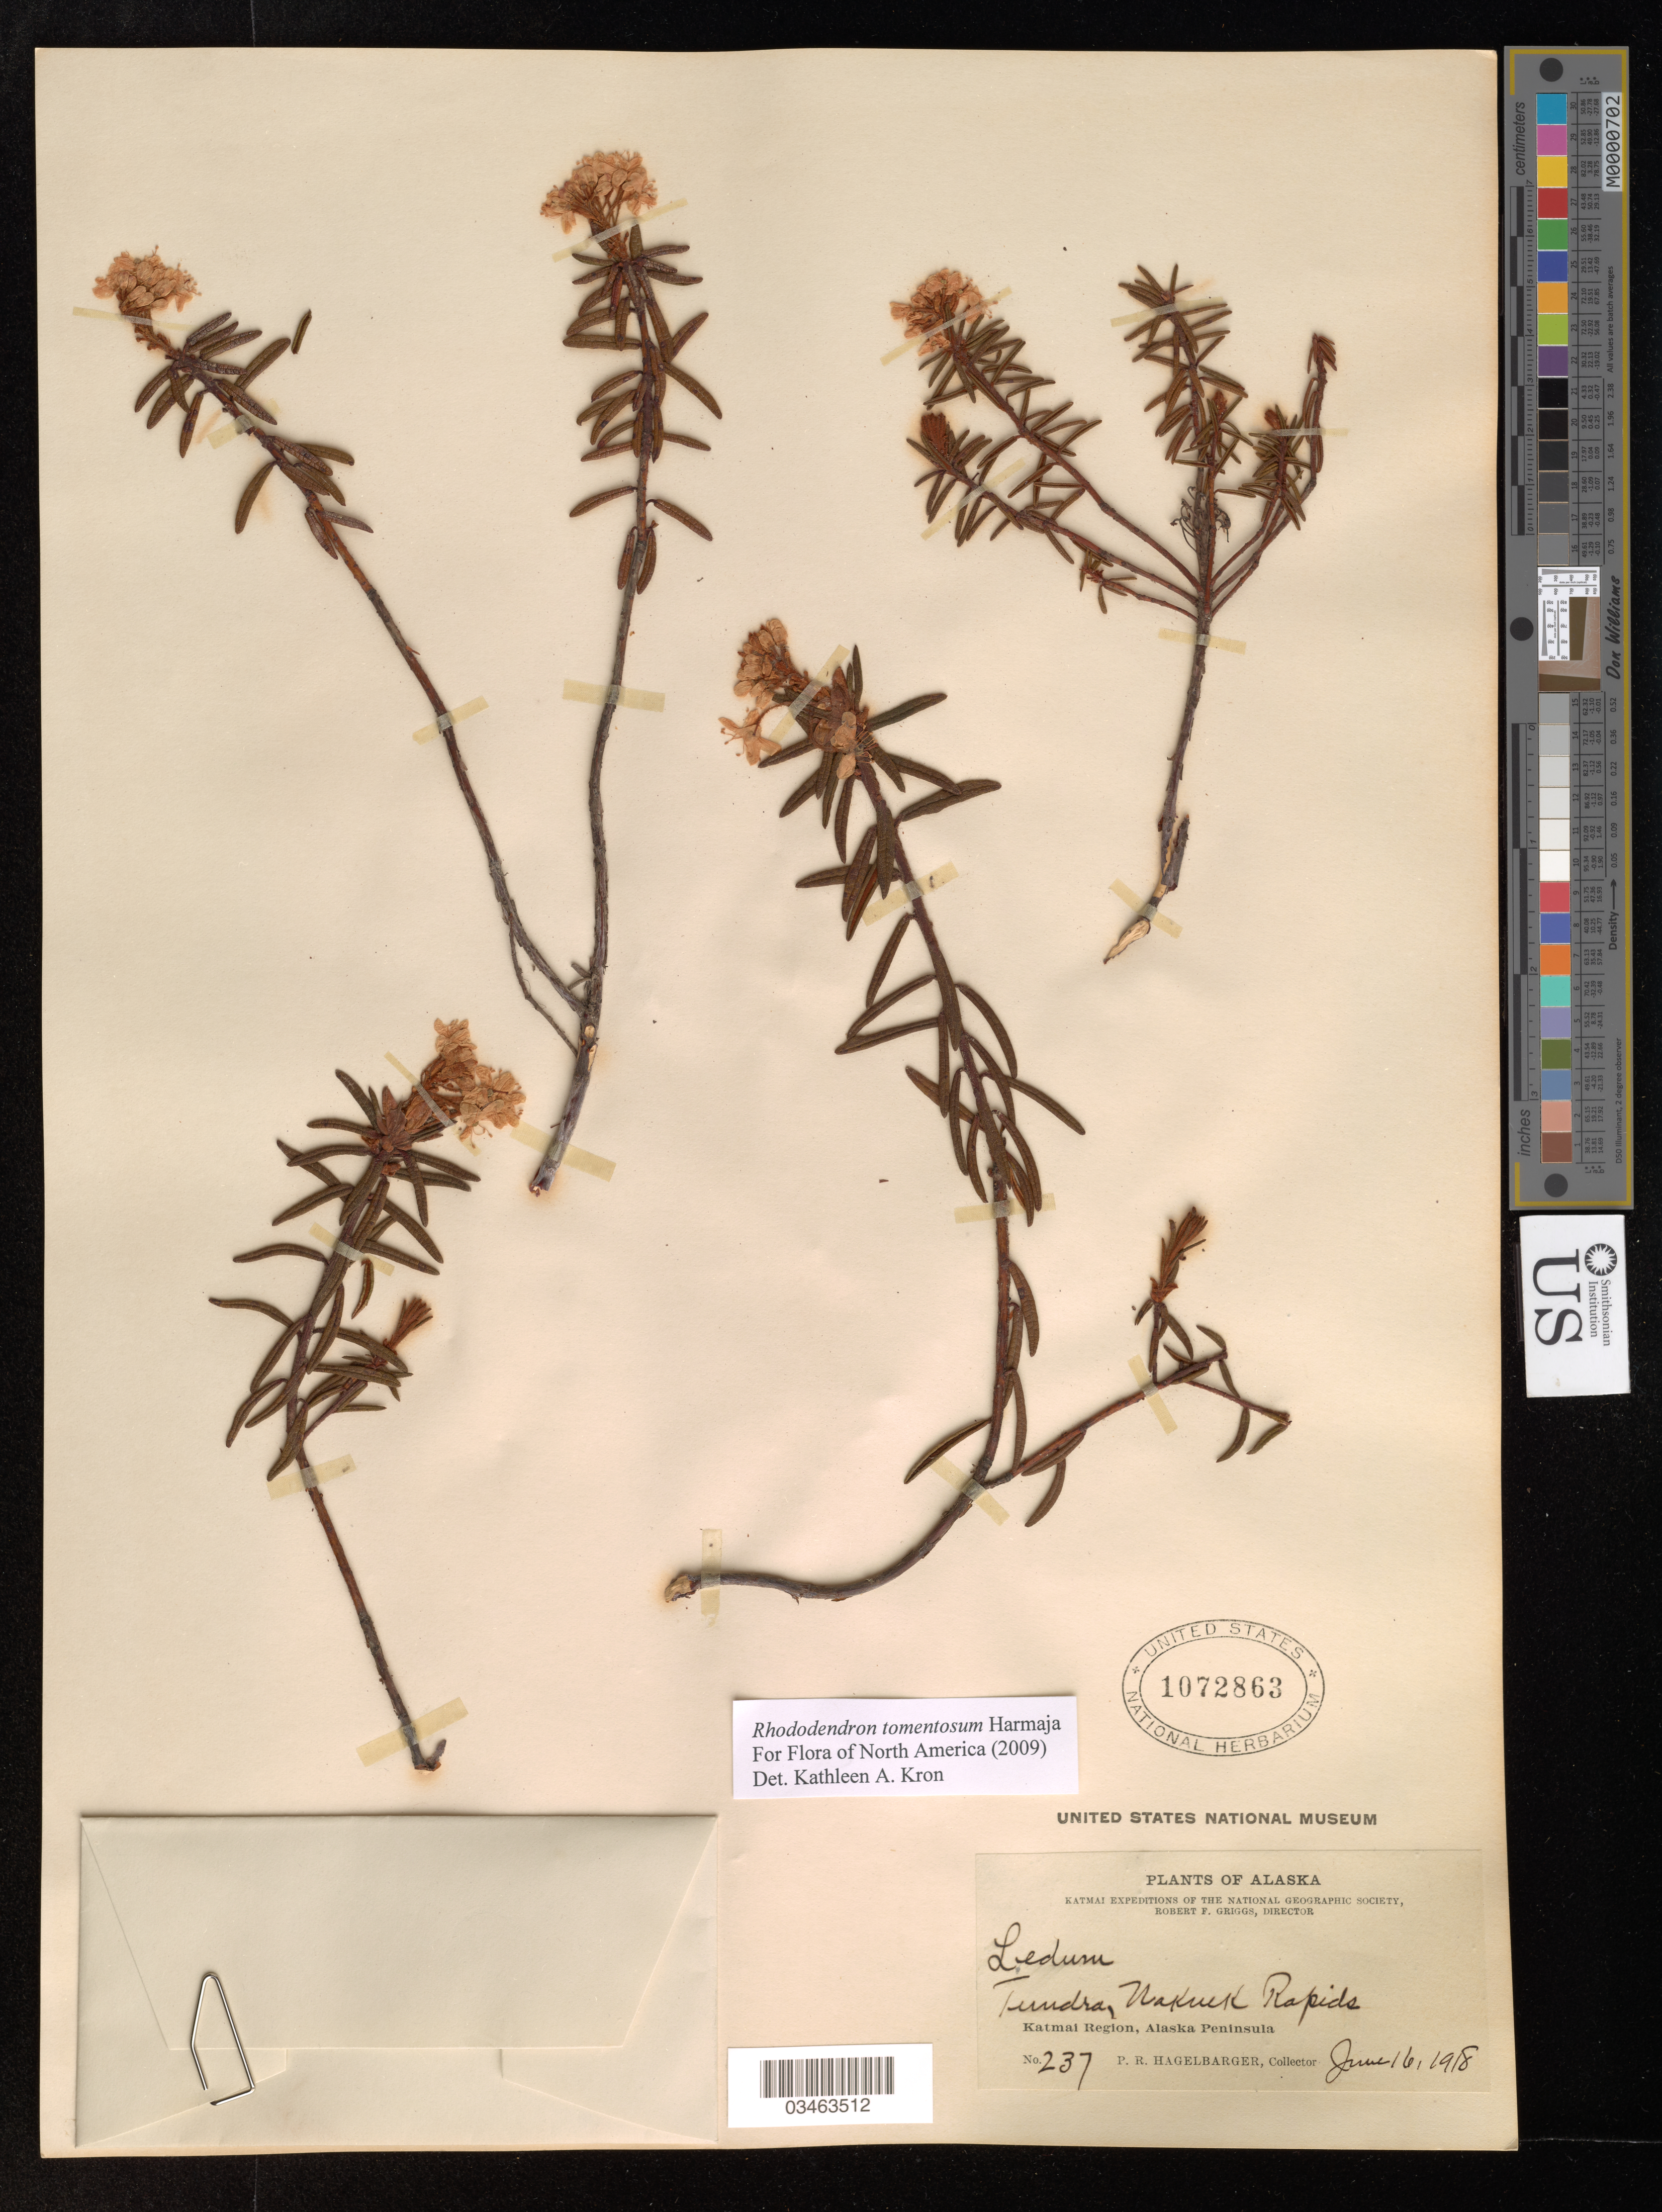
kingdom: Plantae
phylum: Tracheophyta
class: Magnoliopsida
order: Ericales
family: Ericaceae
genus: Rhododendron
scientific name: Rhododendron tomentosum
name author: Harmaja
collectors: P. Hagelbarger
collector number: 237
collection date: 1918-06-16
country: United States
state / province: Alaska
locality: Nakuek* Rapids. Katmai Region, Alaska Peninsula.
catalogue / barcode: US 1072863